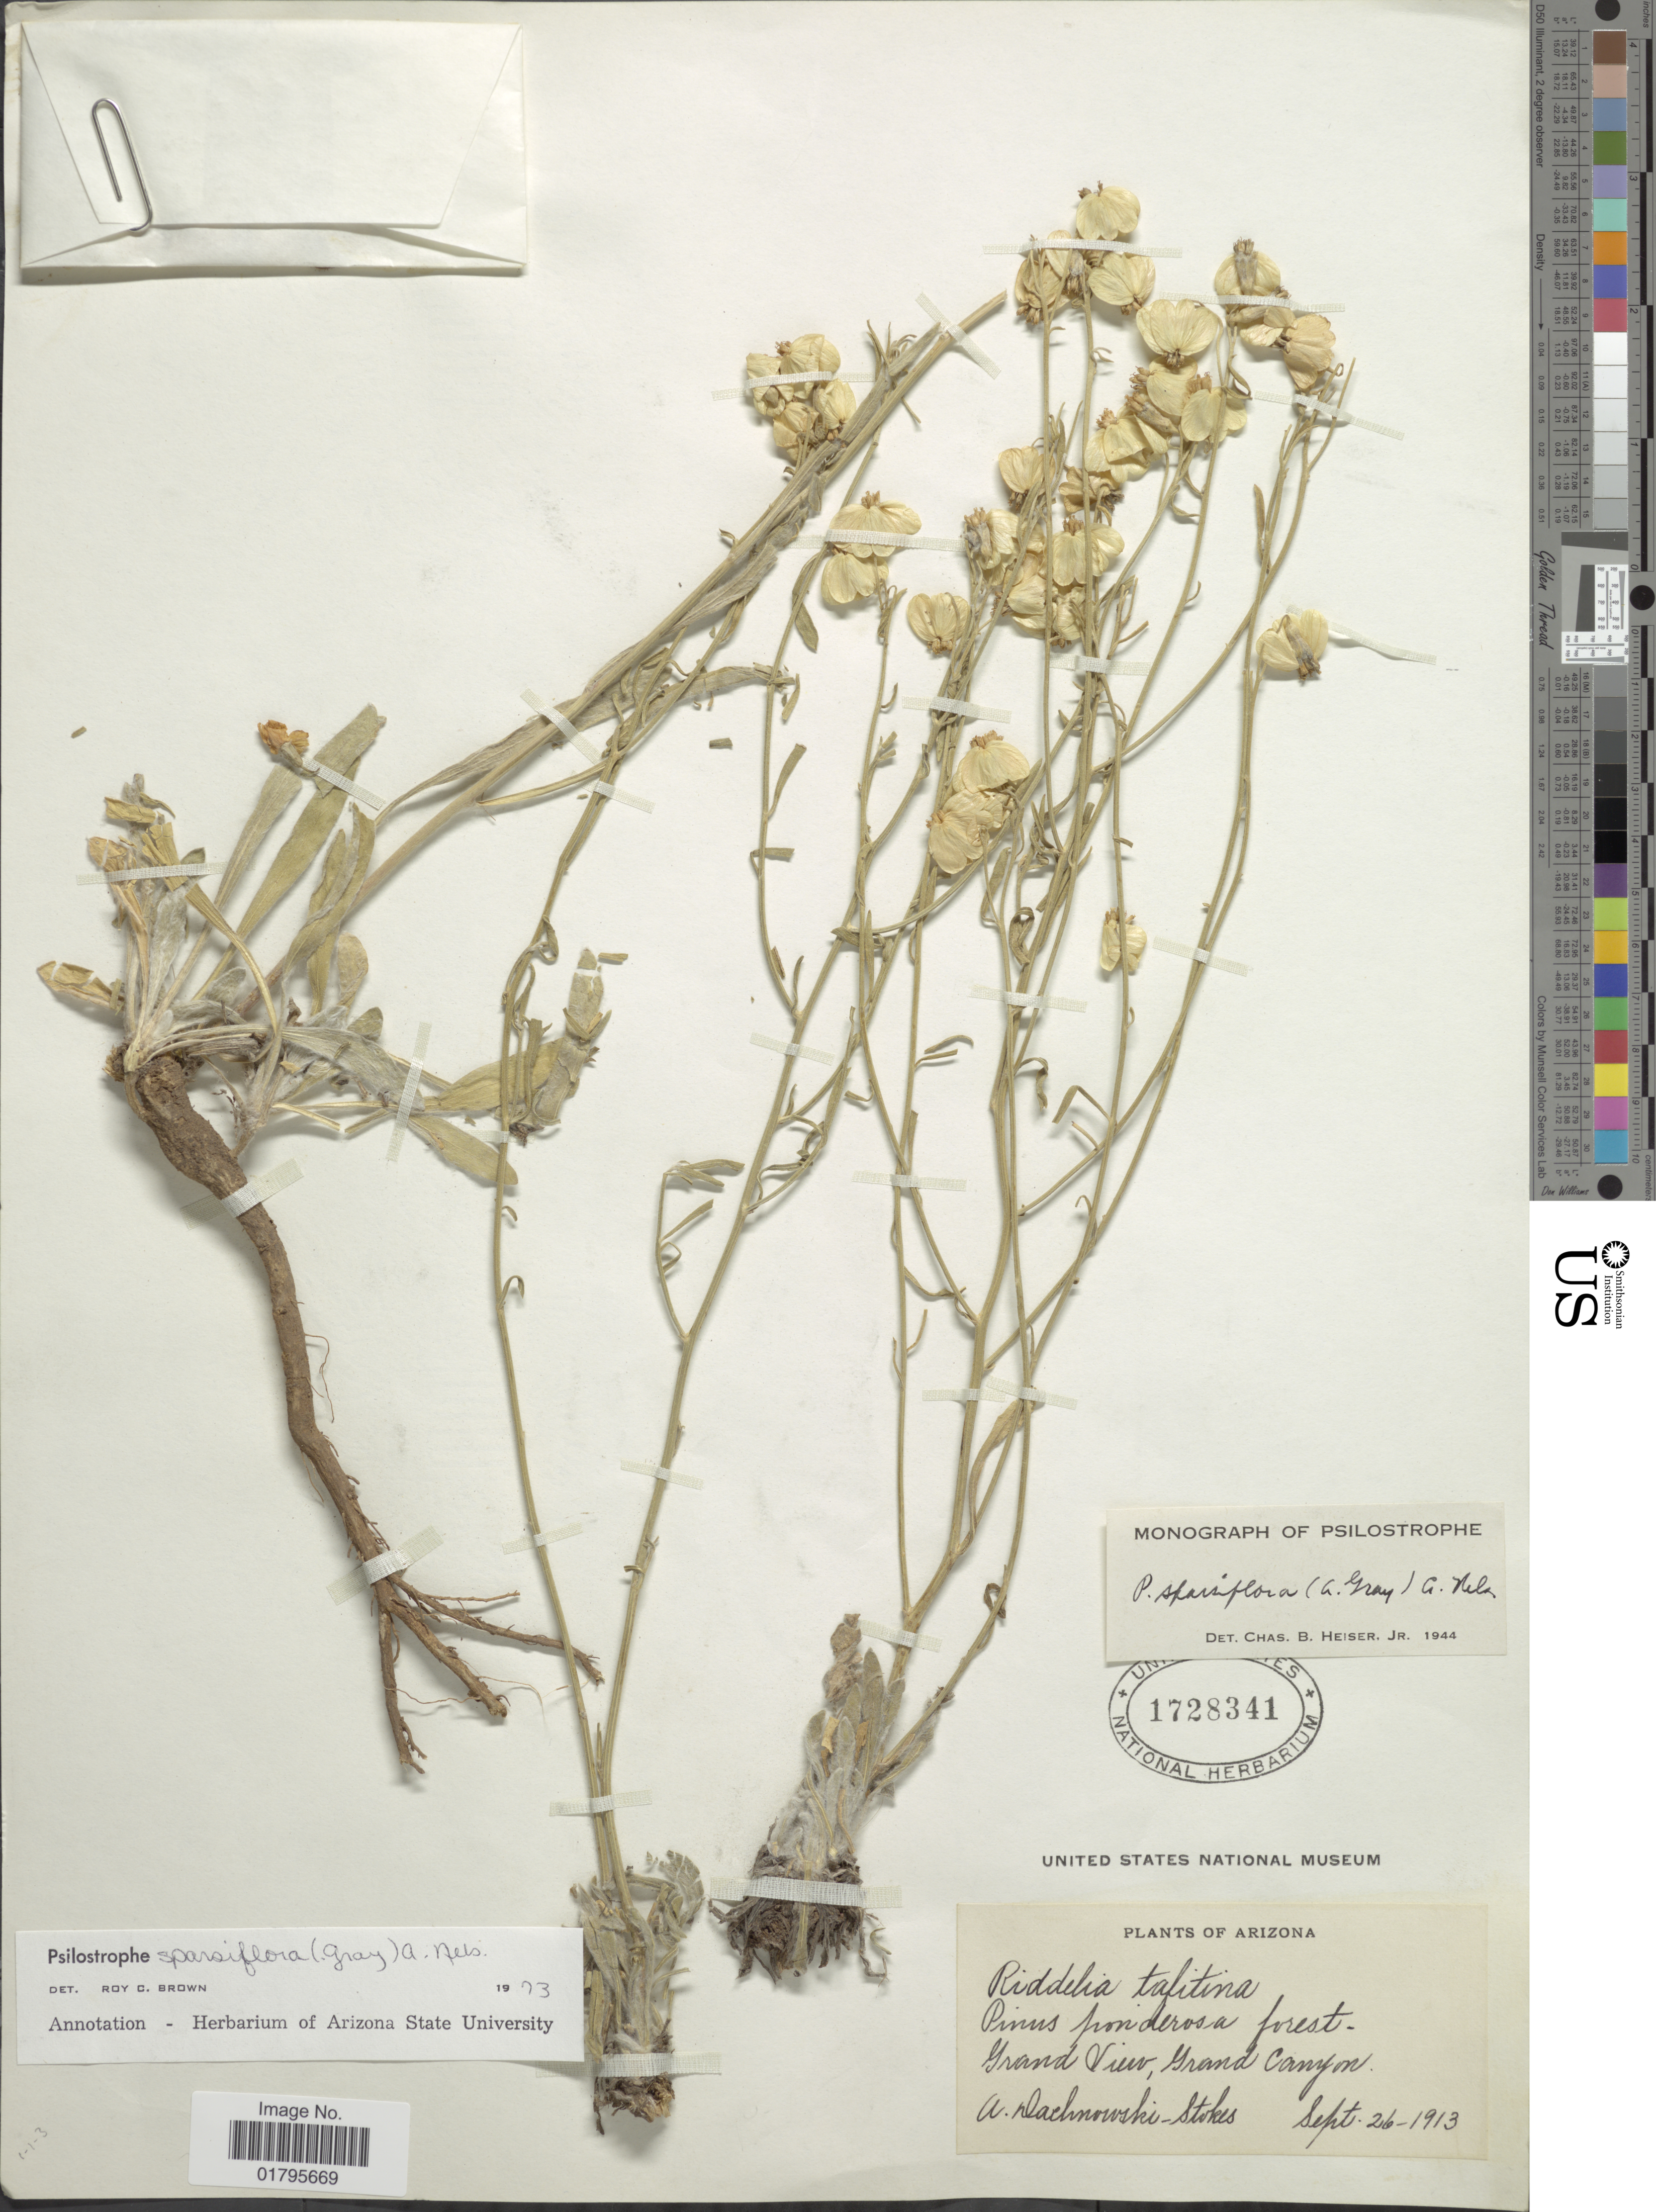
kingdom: Plantae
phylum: Tracheophyta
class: Magnoliopsida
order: Asterales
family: Asteraceae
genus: Psilostrophe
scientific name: Psilostrophe sparsiflora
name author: (A. Gray) A. Nelson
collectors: A. P. Dachnowski-Stokes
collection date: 1913-09-26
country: United States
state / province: Arizona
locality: Grand View (Point), Grand Canyon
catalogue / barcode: US 1728341